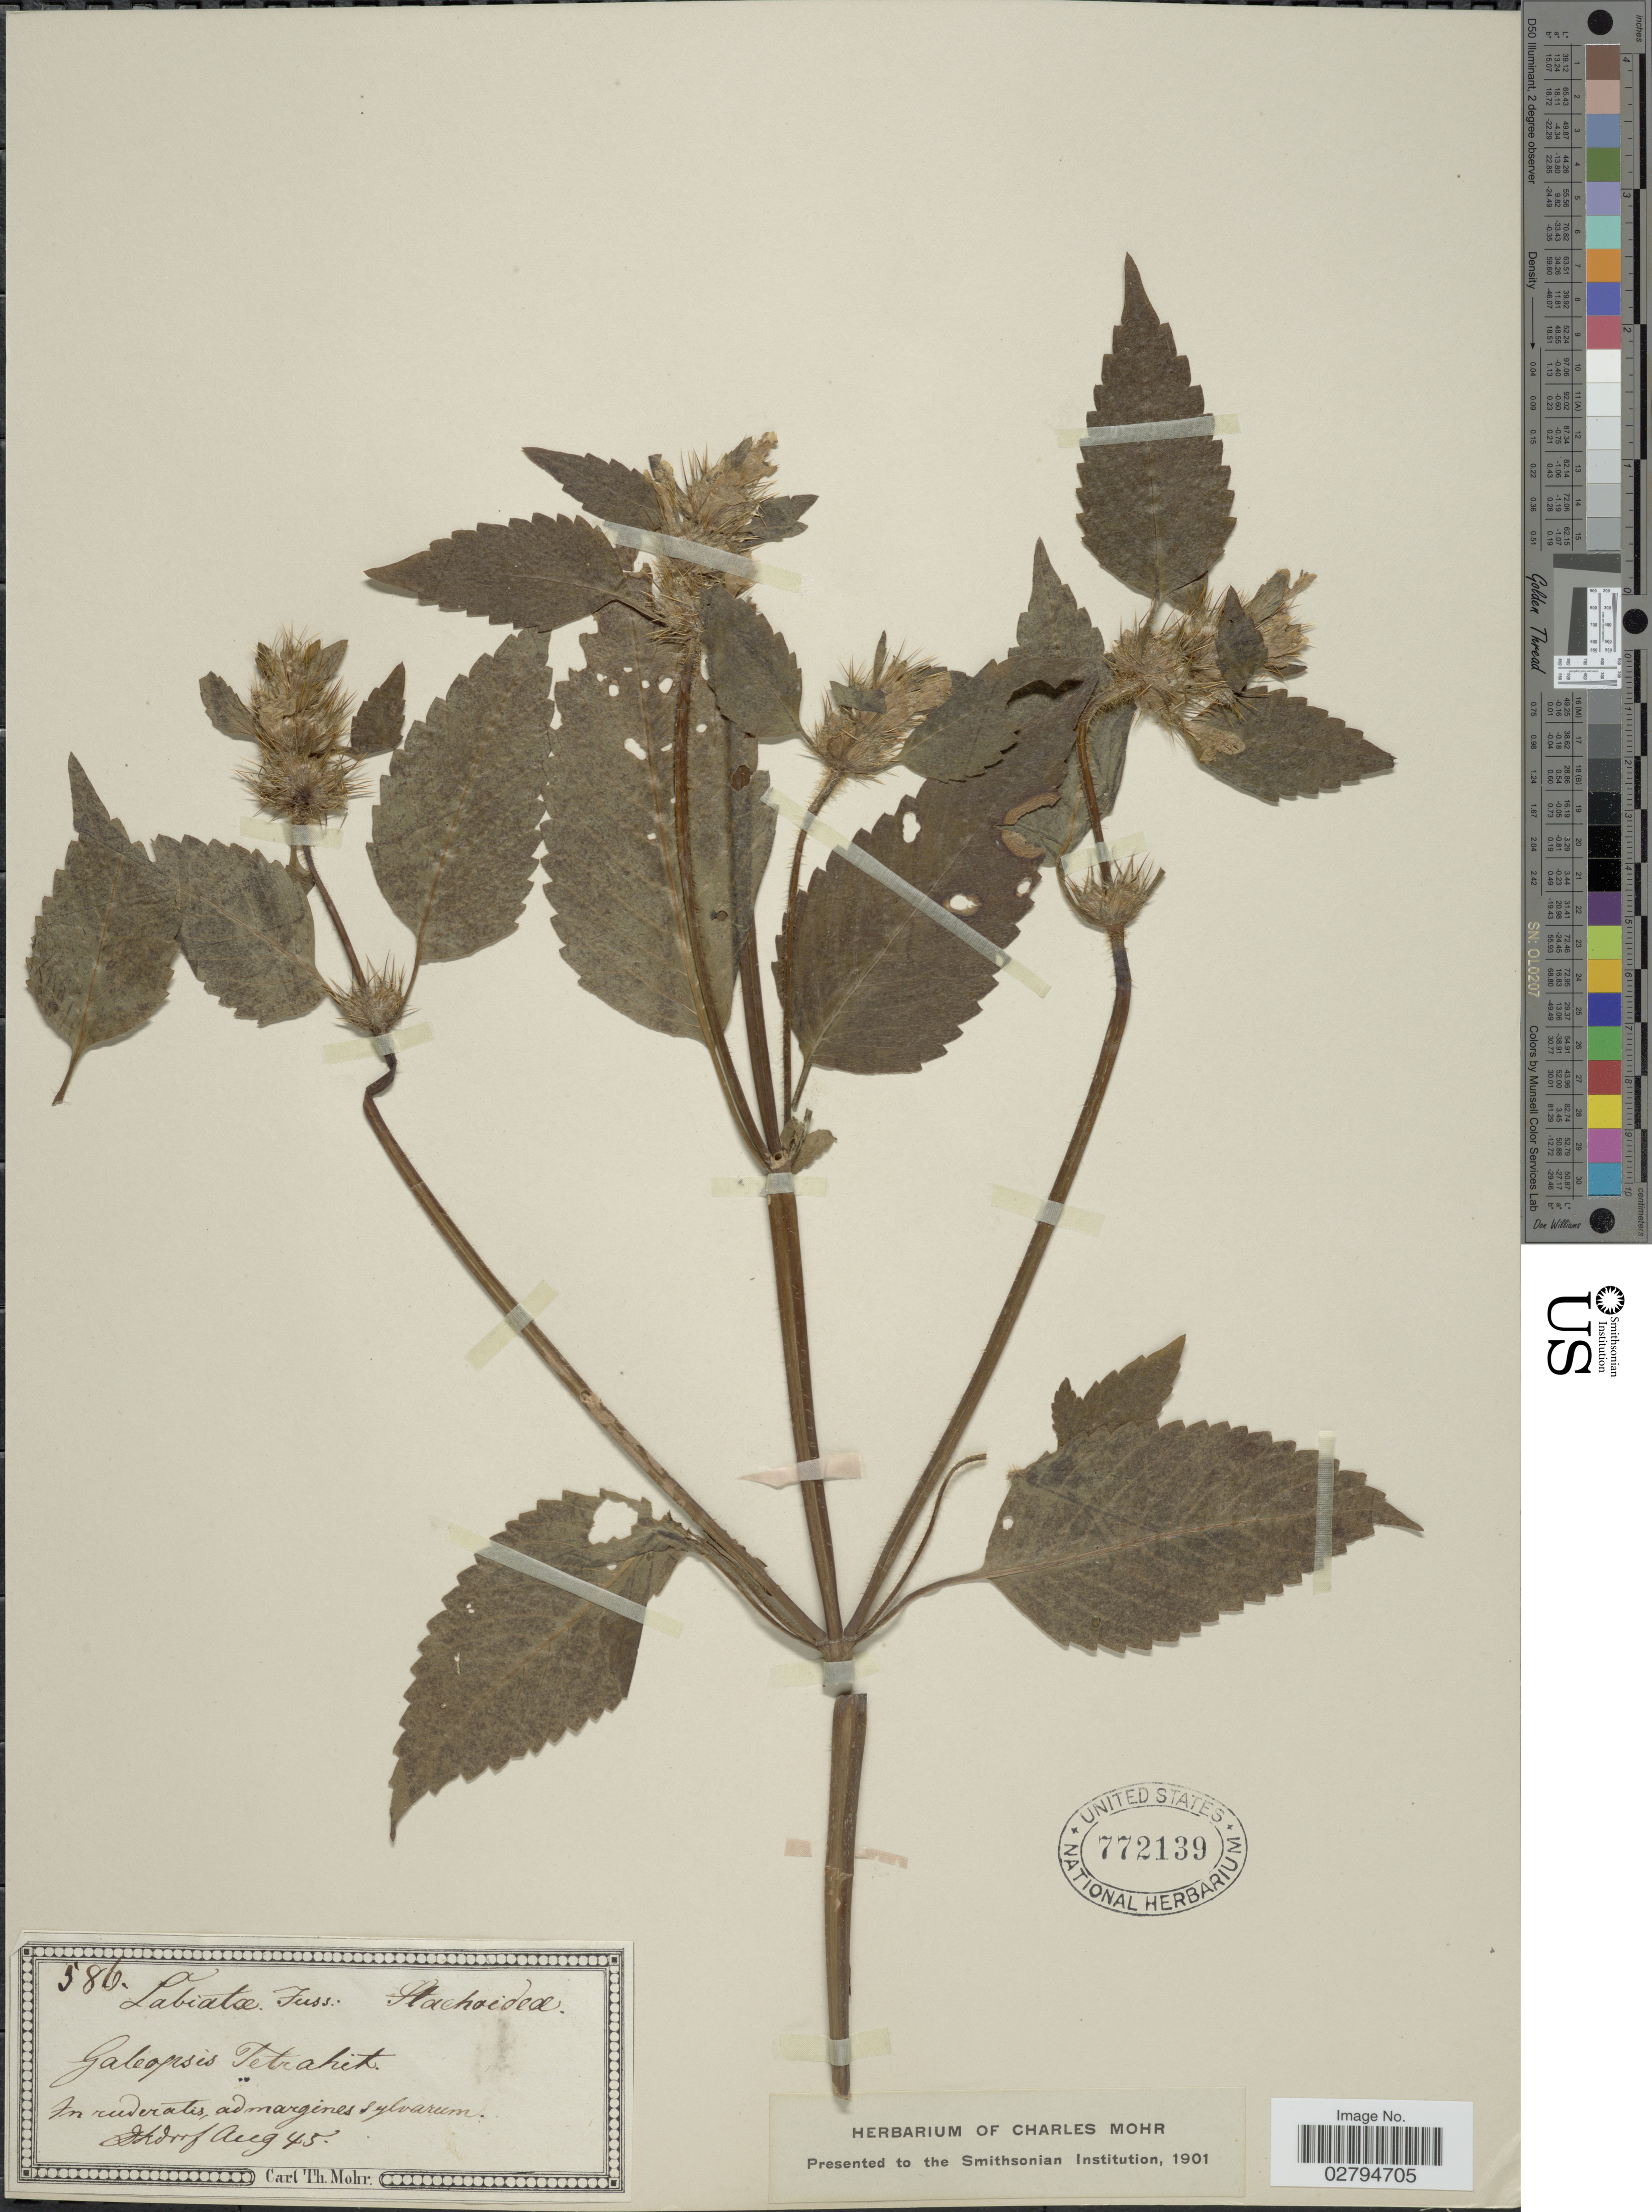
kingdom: Plantae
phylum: Tracheophyta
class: Magnoliopsida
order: Lamiales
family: Lamiaceae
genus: Galeopsis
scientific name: Galeopsis tetrahit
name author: L.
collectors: Dhdorf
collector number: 586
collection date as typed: Transcribed d/m/y: /8/45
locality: In ruderatis, ad margines sylvarum.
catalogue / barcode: US 772139